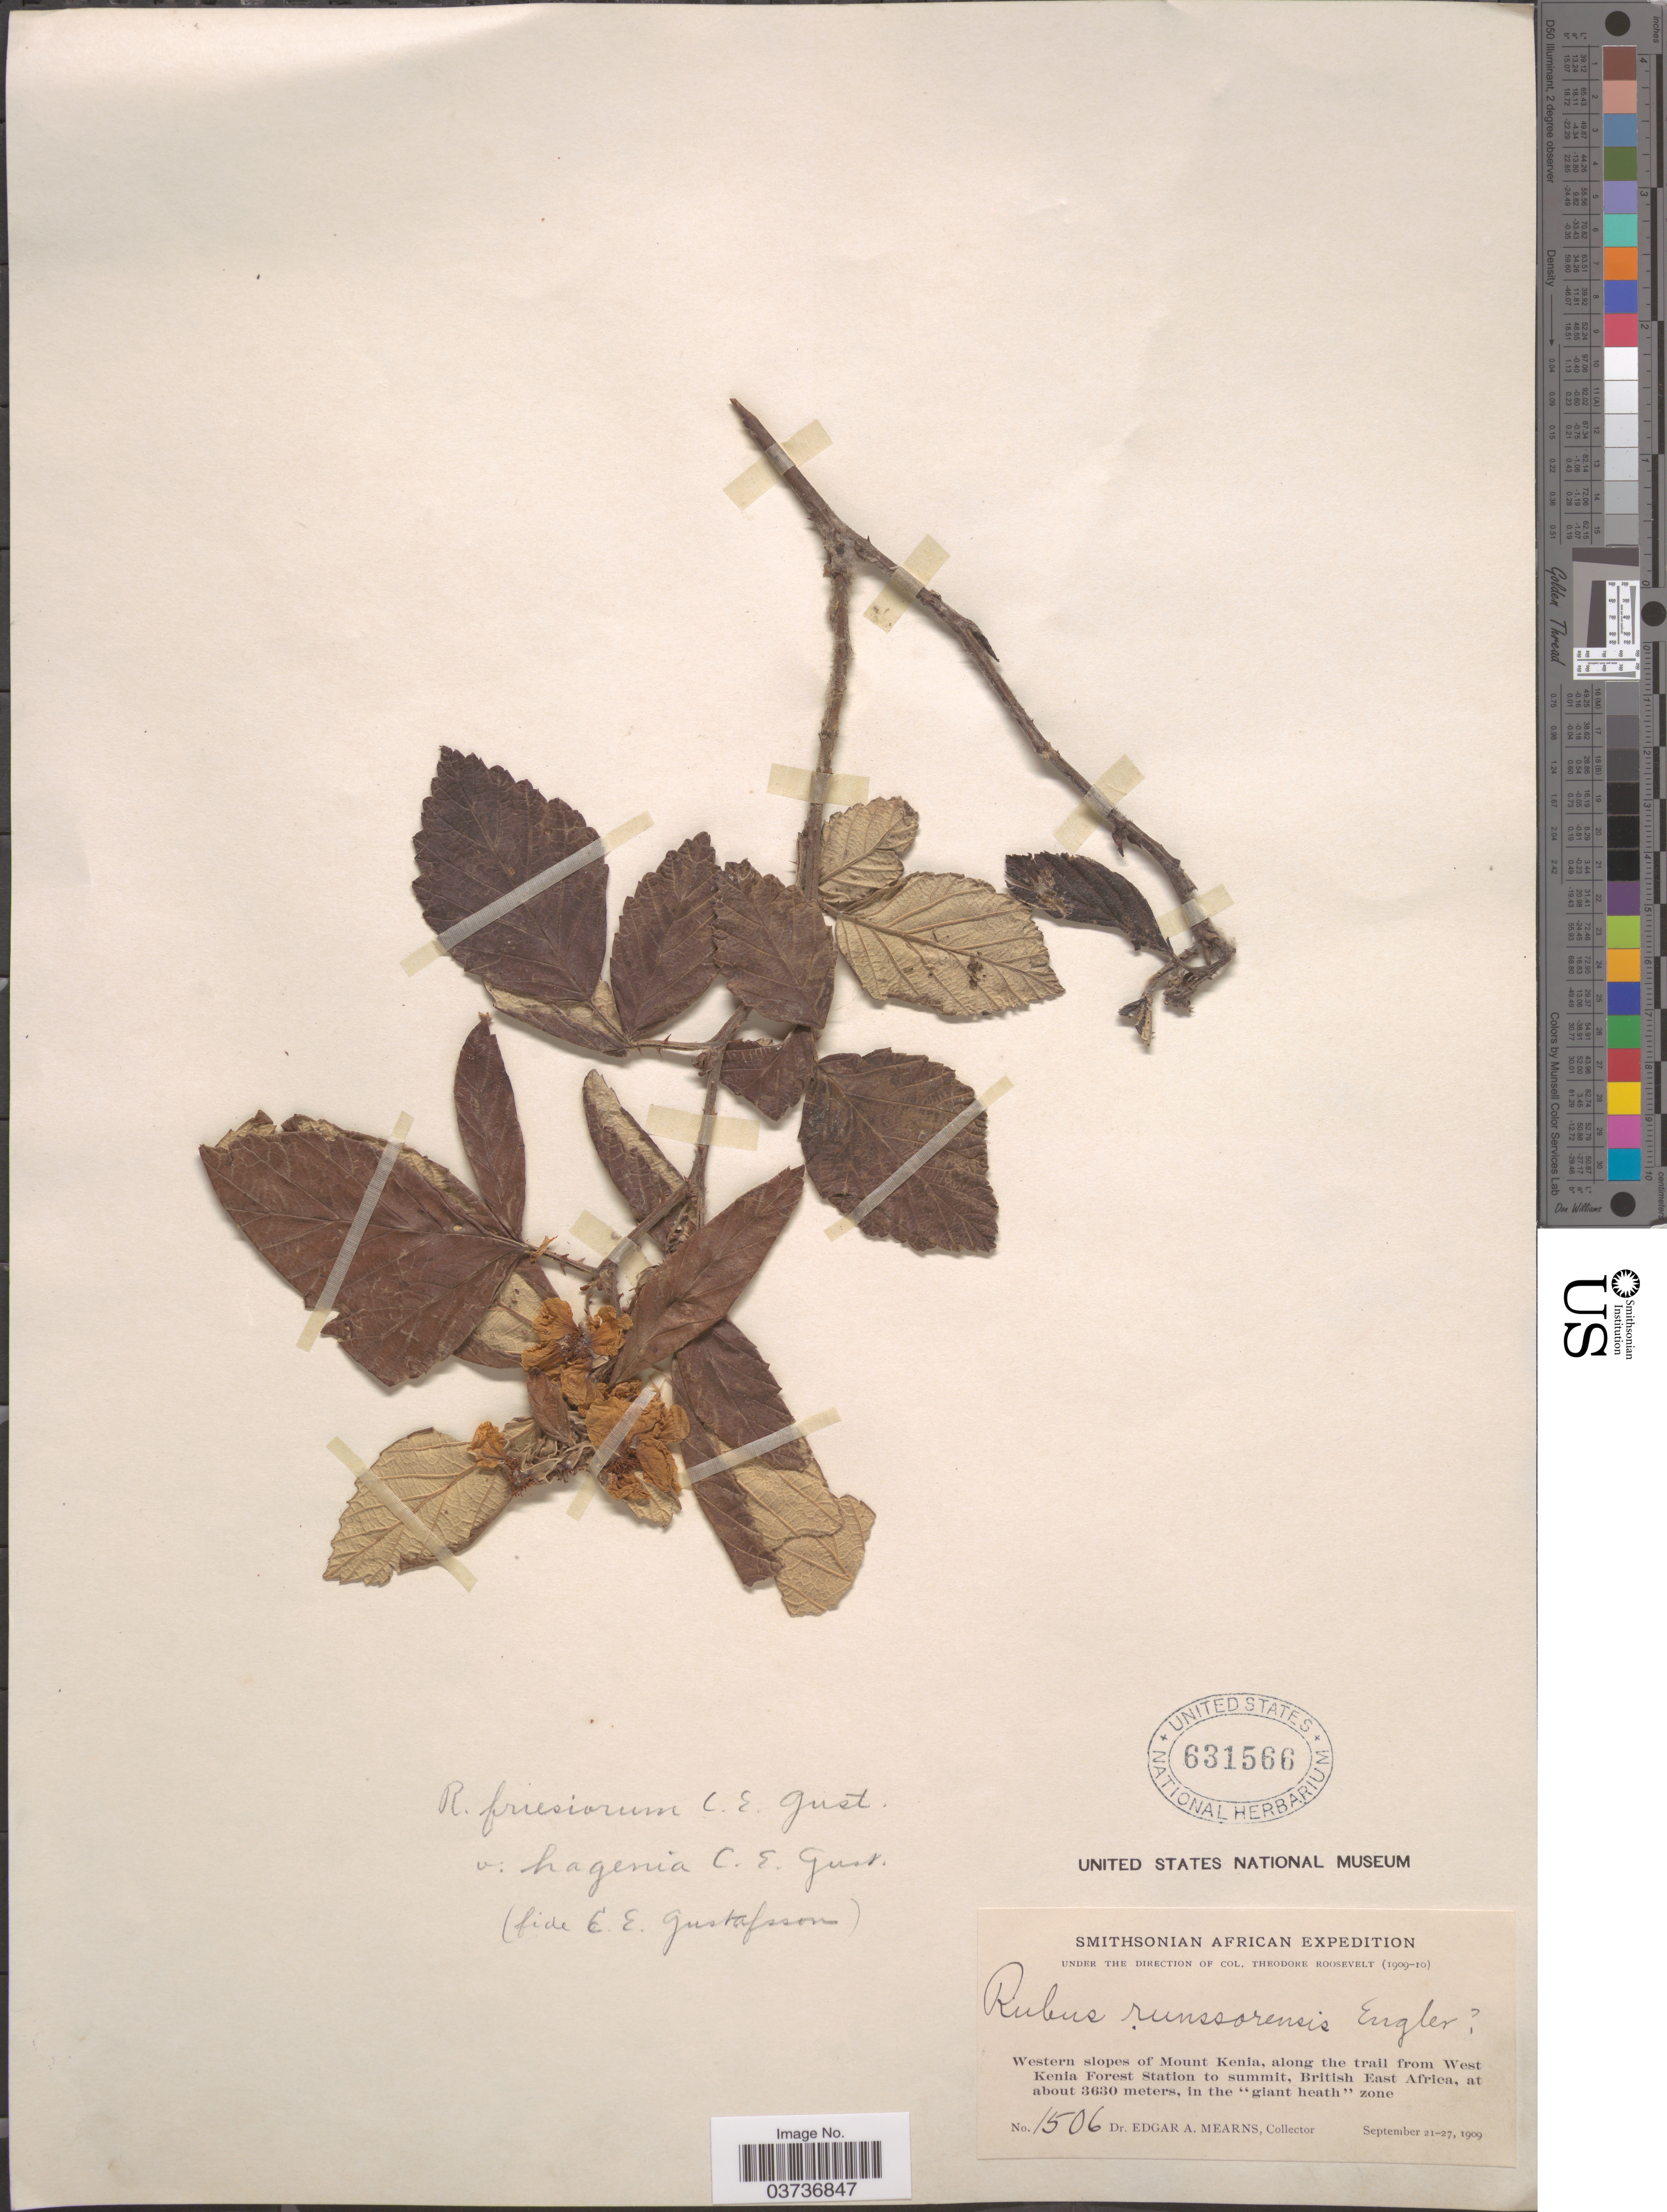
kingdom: Plantae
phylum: Tracheophyta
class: Magnoliopsida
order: Rosales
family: Rosaceae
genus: Rubus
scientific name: Rubus friesiorum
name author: Gust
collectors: E. A. Mearns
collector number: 1506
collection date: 1909-09-21/1909-09-27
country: Kenya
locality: Western slopes of Mount Kenia, along the trail from West Kenia Forest Station to summit, British East Africa.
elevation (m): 3630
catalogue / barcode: US 631566